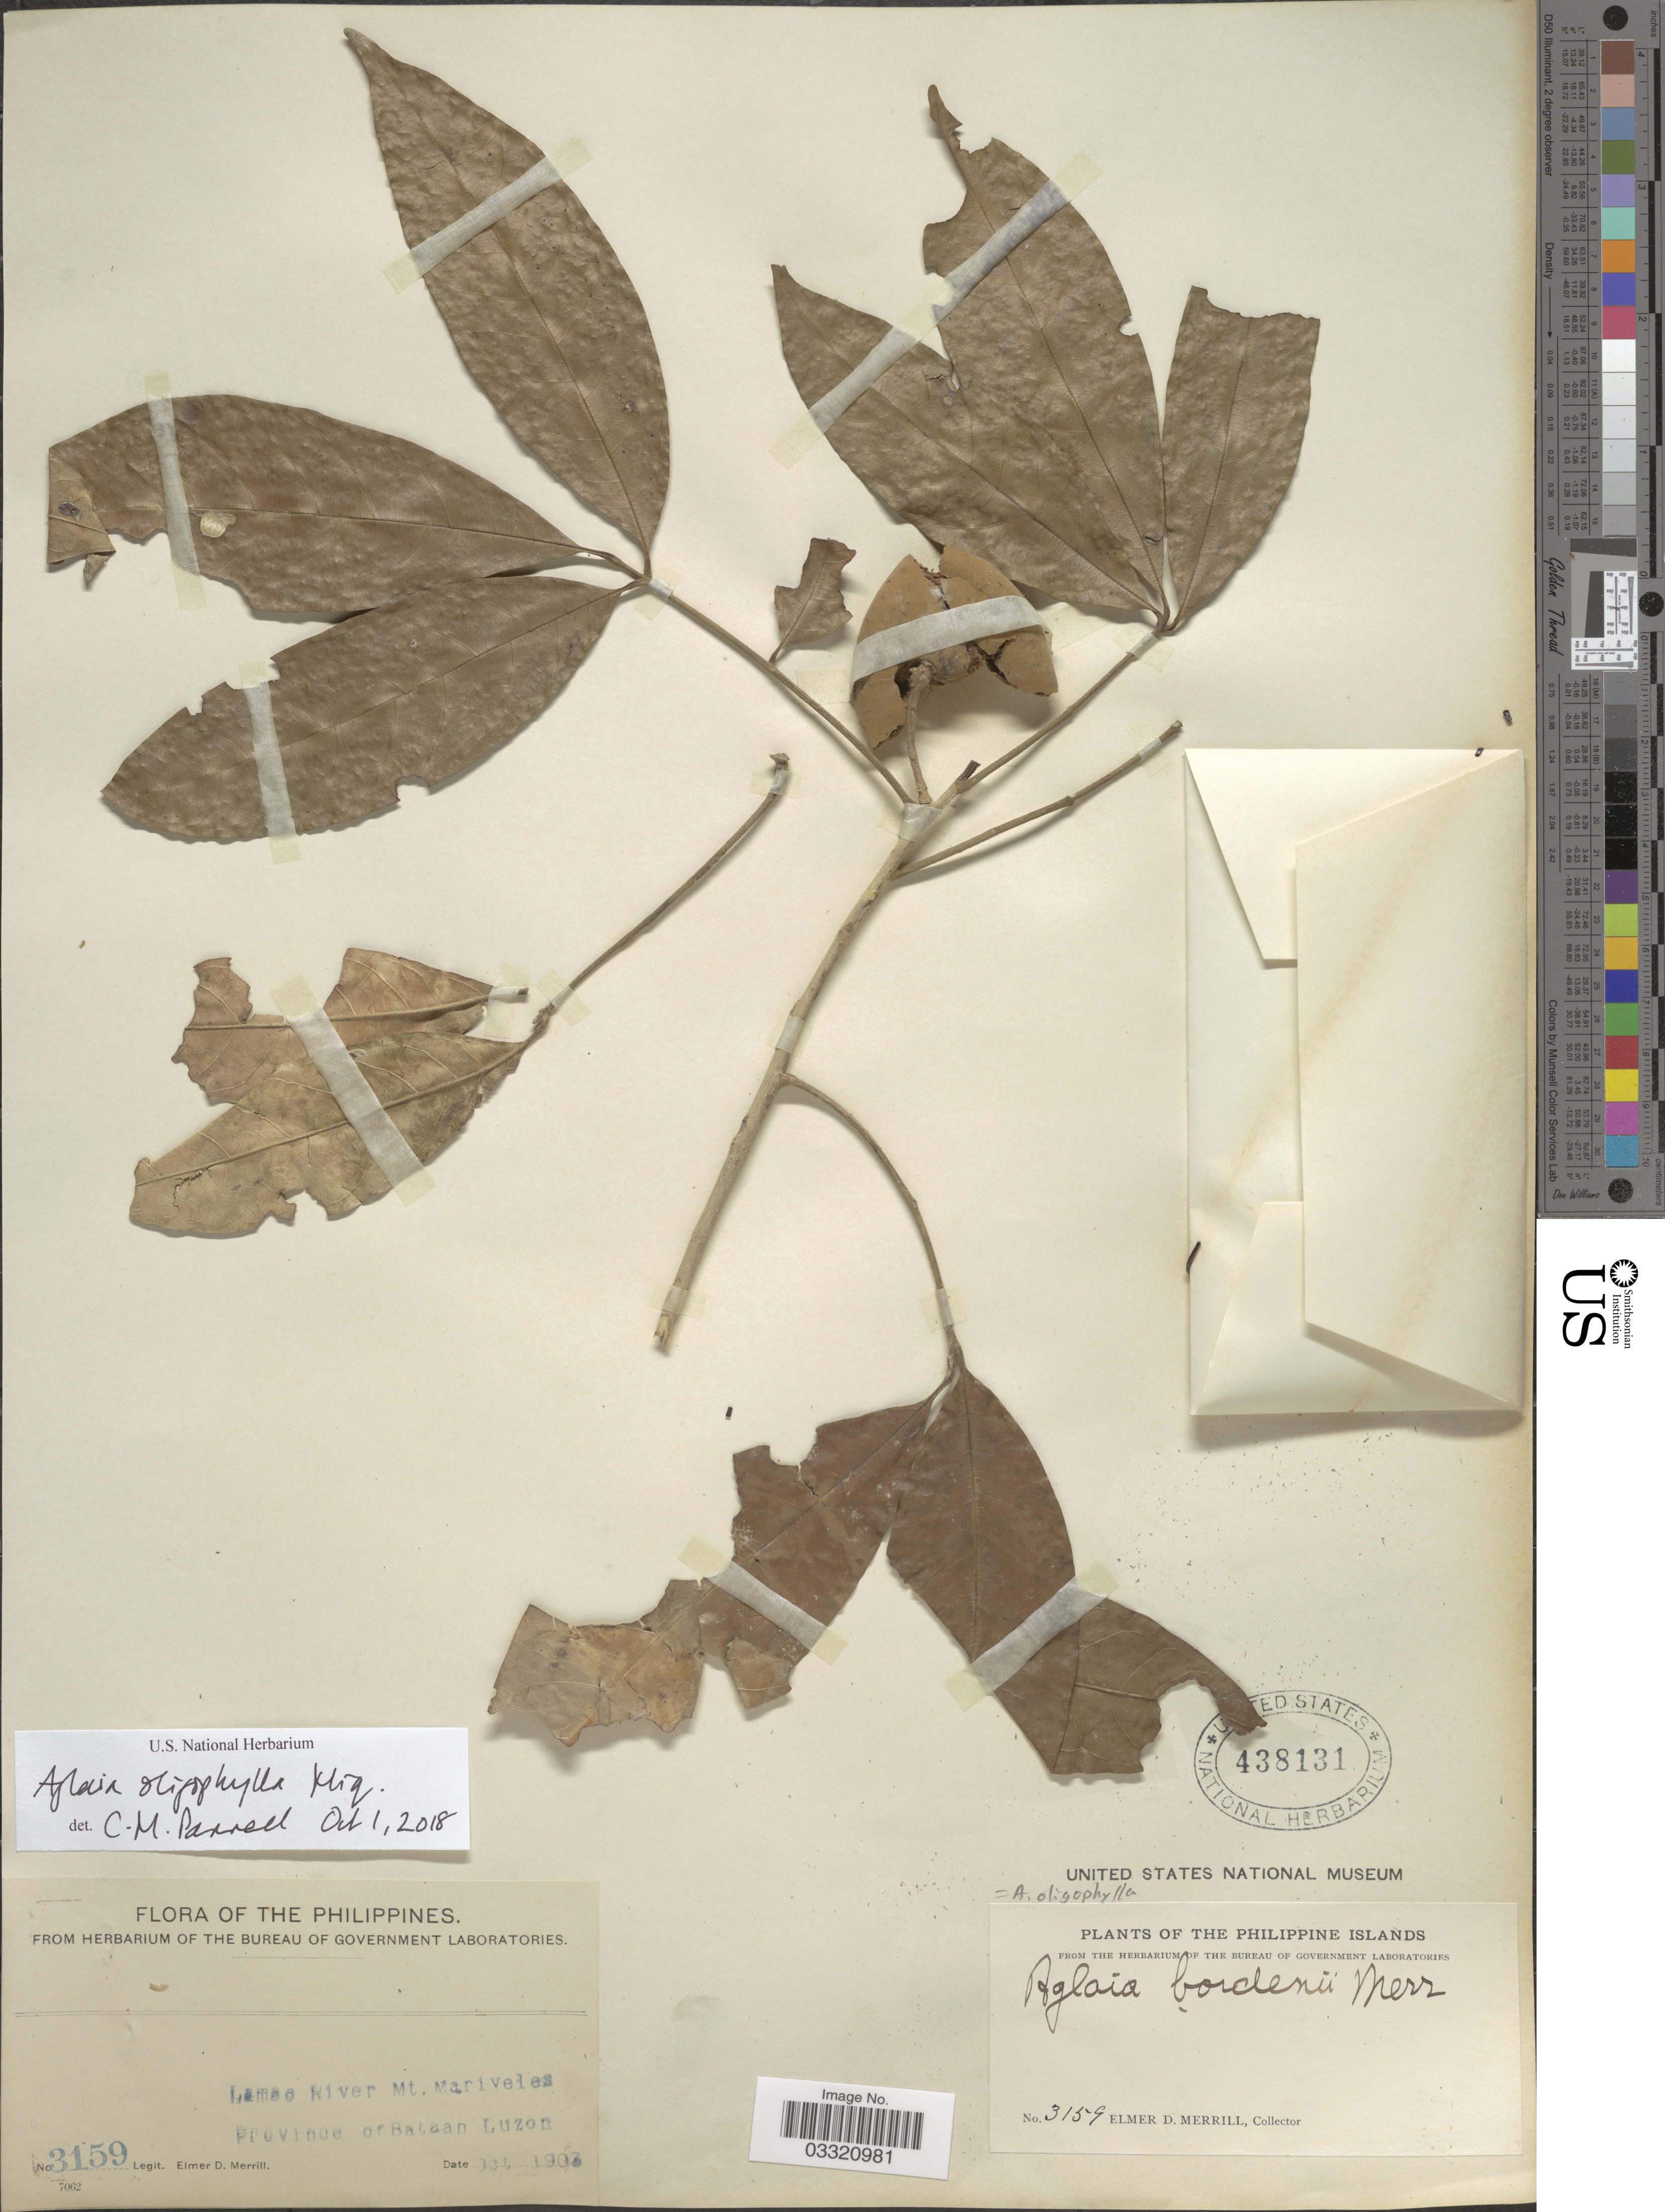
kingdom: Plantae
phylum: Tracheophyta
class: Magnoliopsida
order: Sapindales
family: Meliaceae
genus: Aglaia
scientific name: Aglaia oligophylla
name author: Miq.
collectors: E. D. Merrill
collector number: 3159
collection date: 1903-10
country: Philippines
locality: Lamao River Mt. Mariveles. Province of Bataan Luzon.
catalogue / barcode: US 438131